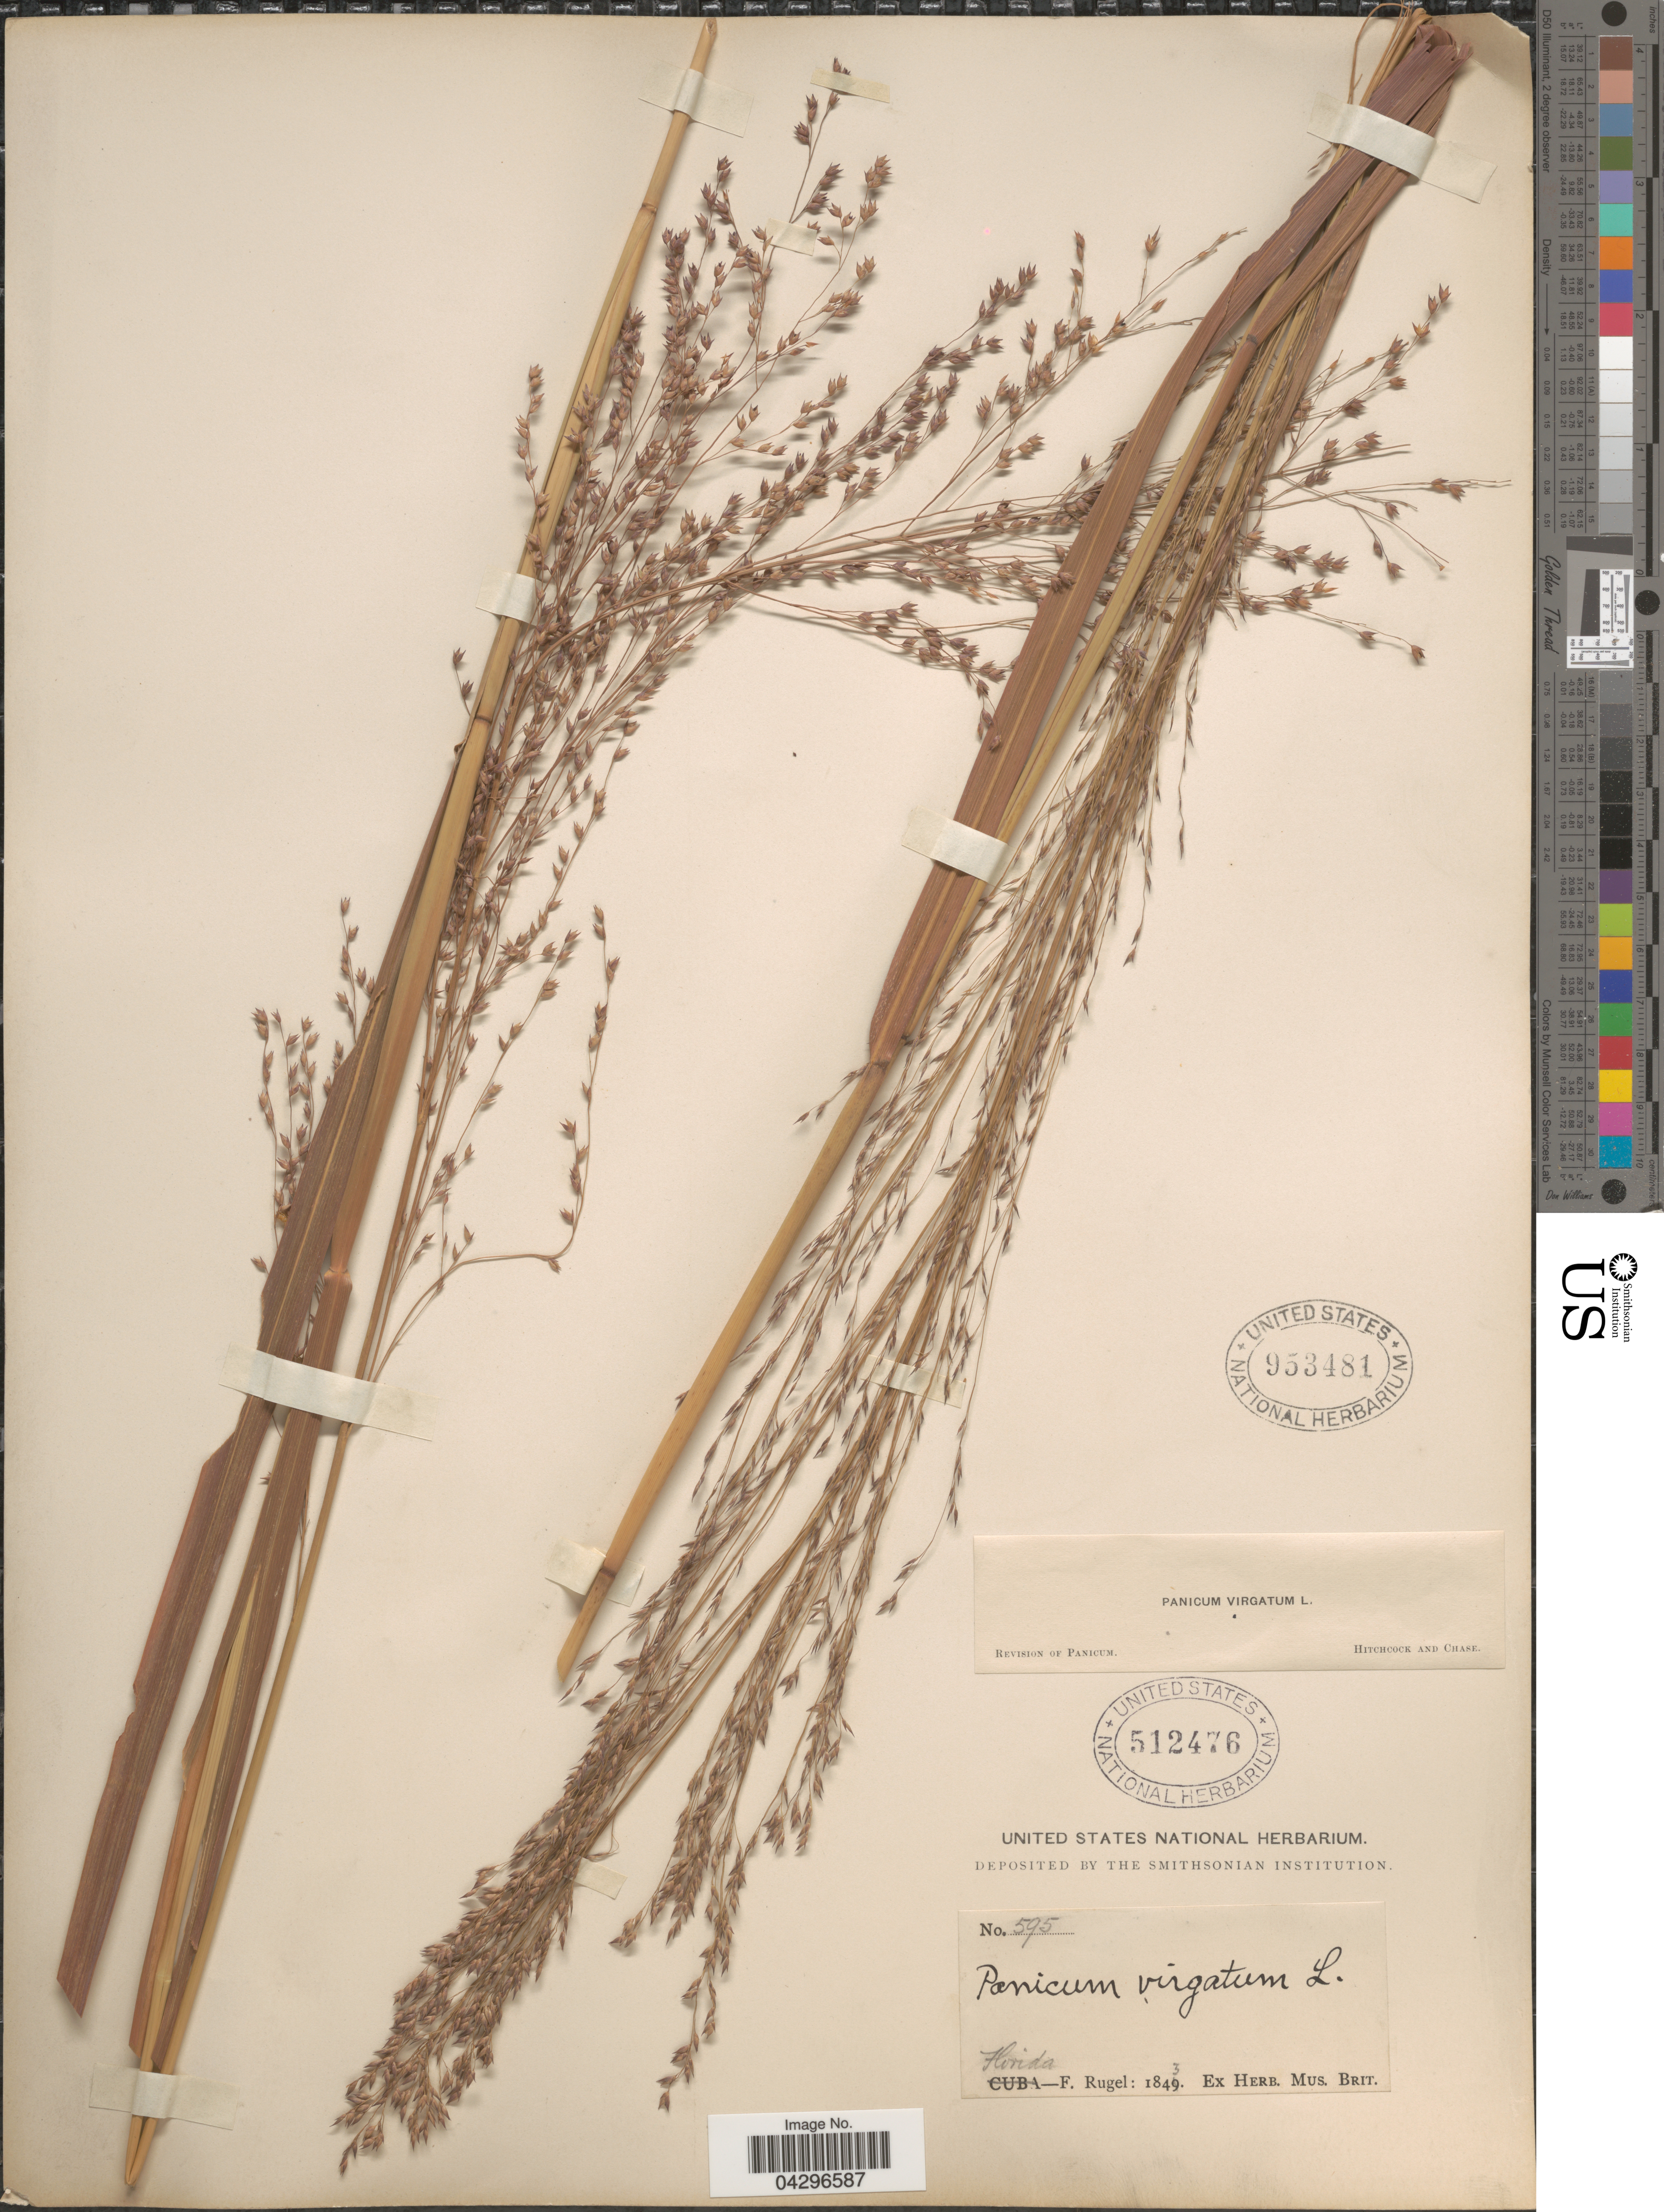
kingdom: Plantae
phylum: Tracheophyta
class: Liliopsida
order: Poales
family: Poaceae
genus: Panicum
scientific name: Panicum virgatum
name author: L.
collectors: F. Rugel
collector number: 595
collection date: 1843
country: United States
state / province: Florida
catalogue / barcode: US 512476